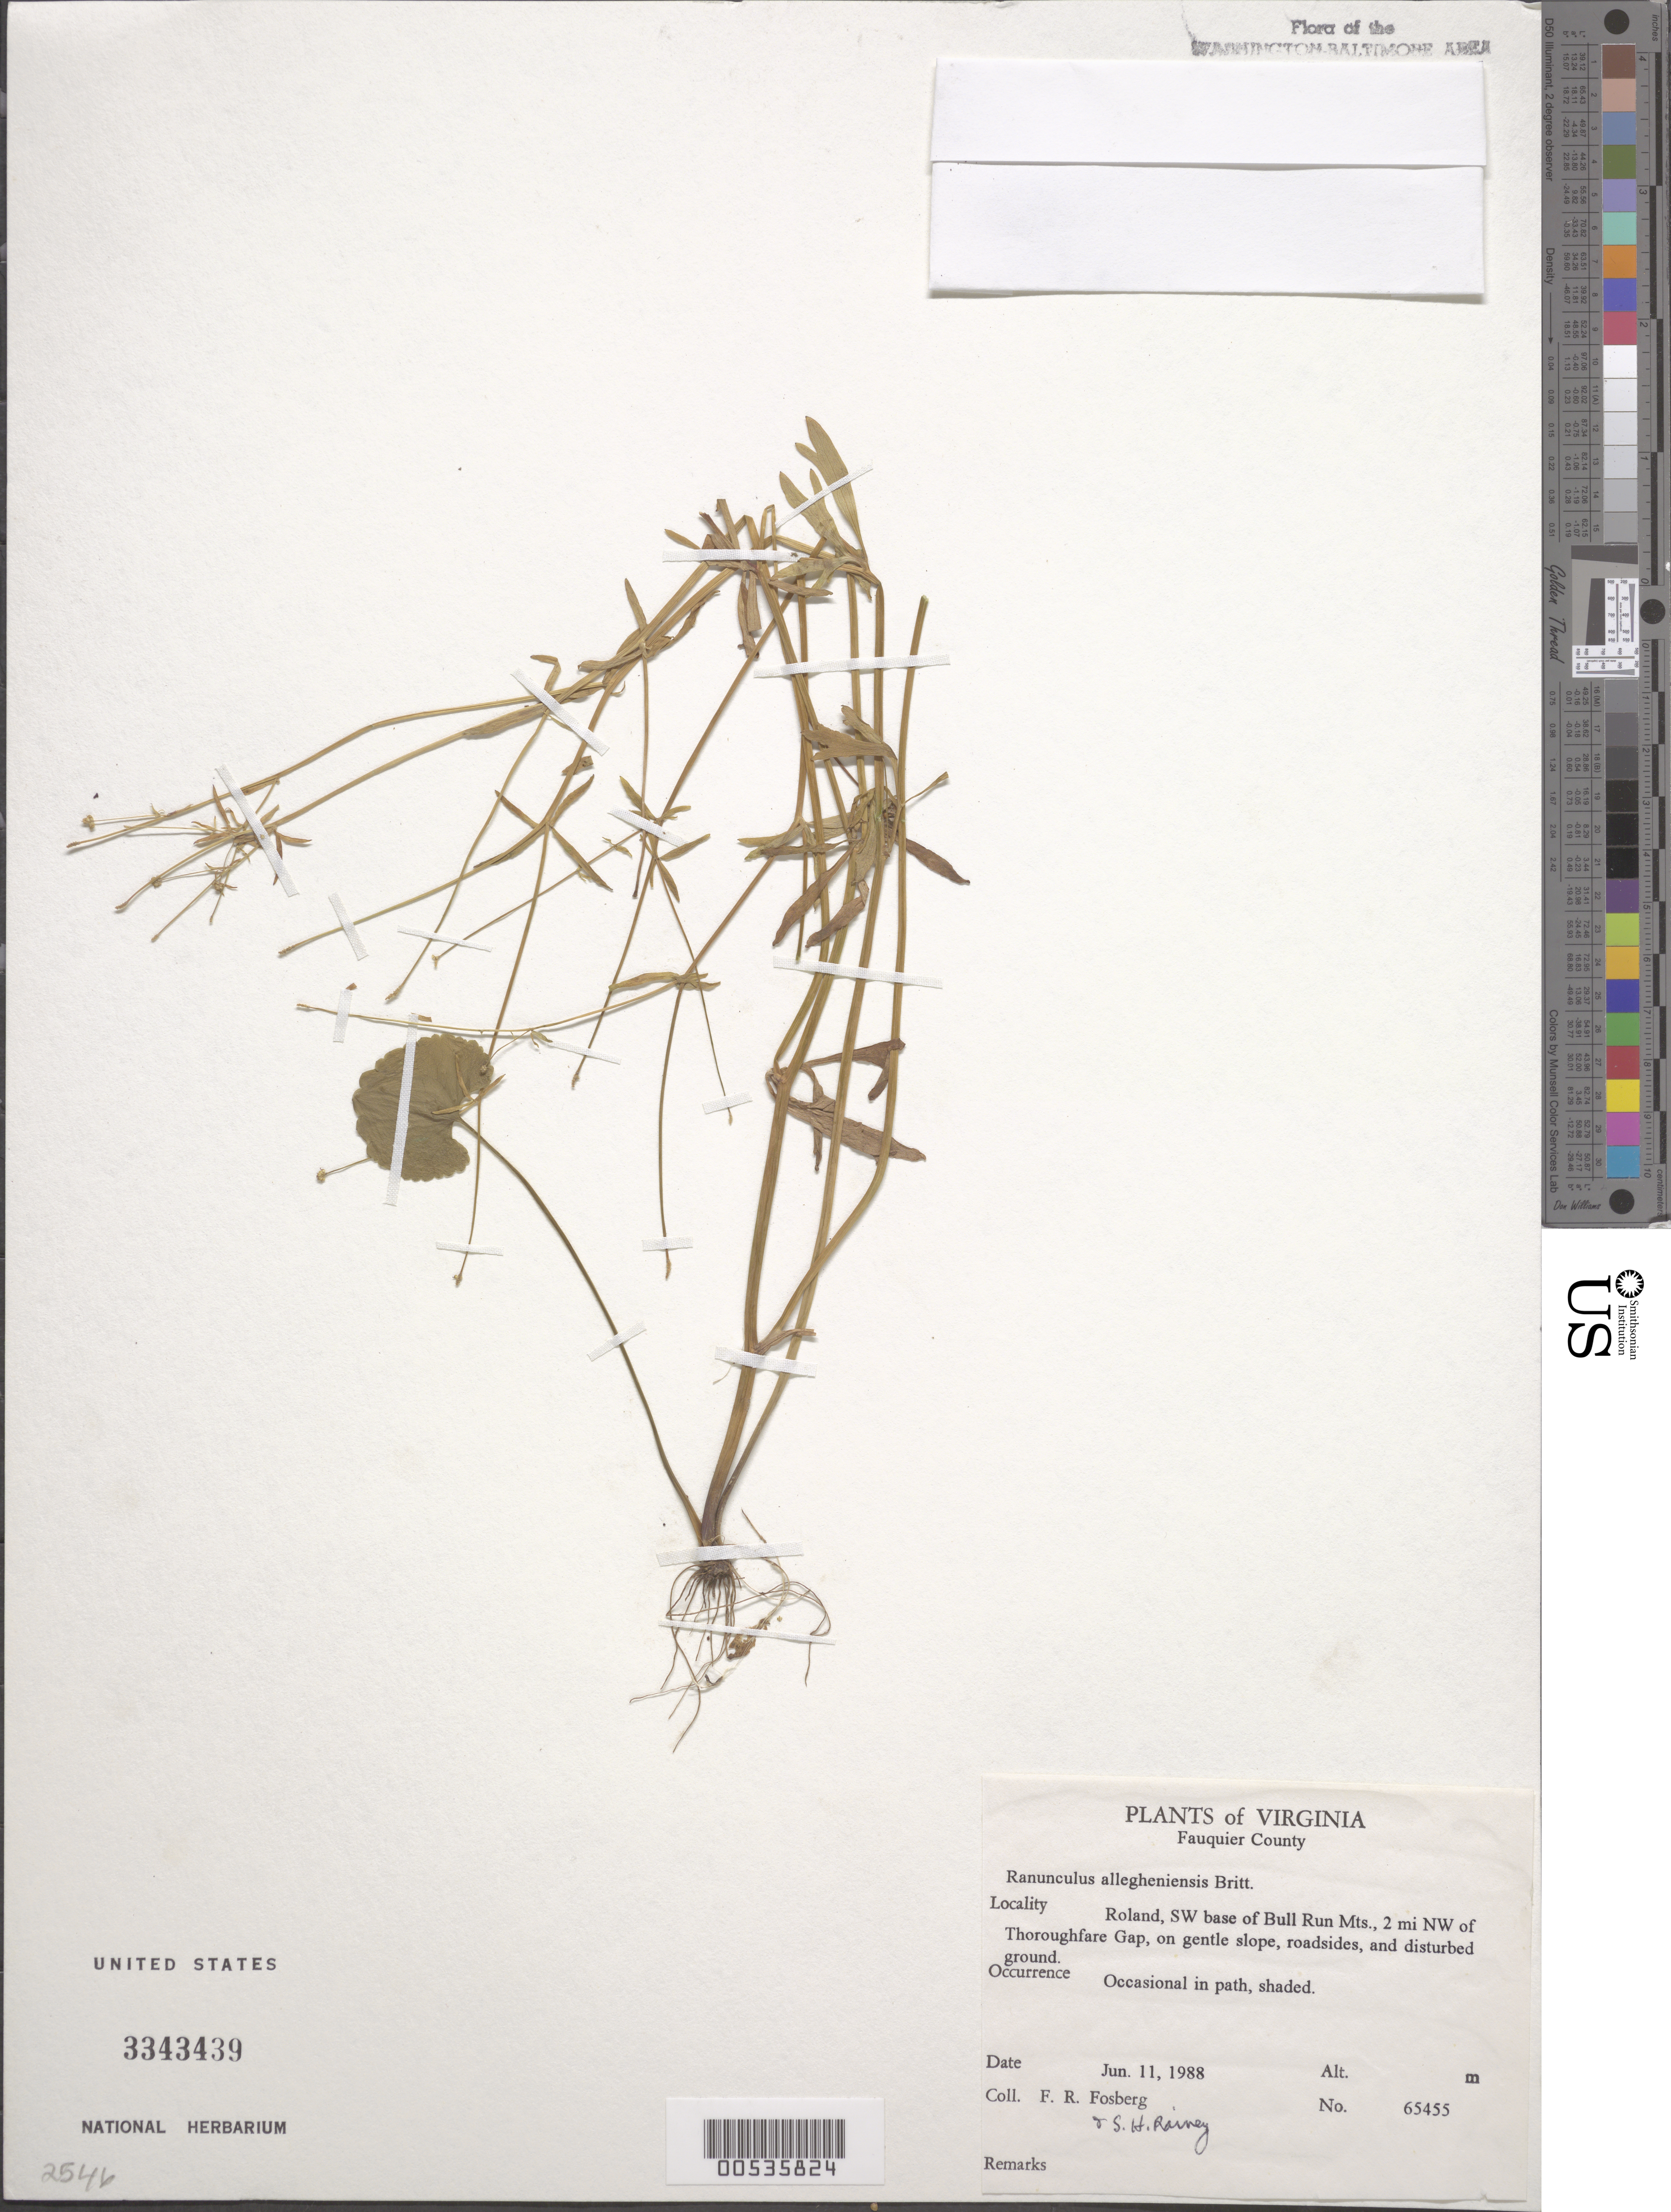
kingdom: Plantae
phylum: Tracheophyta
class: Magnoliopsida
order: Ranunculales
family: Ranunculaceae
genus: Ranunculus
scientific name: Ranunculus allegheniensis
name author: Britton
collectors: F. R. Fosberg & S. Rainey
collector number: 65455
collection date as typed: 11 Jun 1988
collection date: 1988-06-11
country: United States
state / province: Virginia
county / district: Fauquier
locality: Roland, SW base of Bull Run Mts., NW of Thorofare Gap Bull Run Mts.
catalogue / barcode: US 3343439